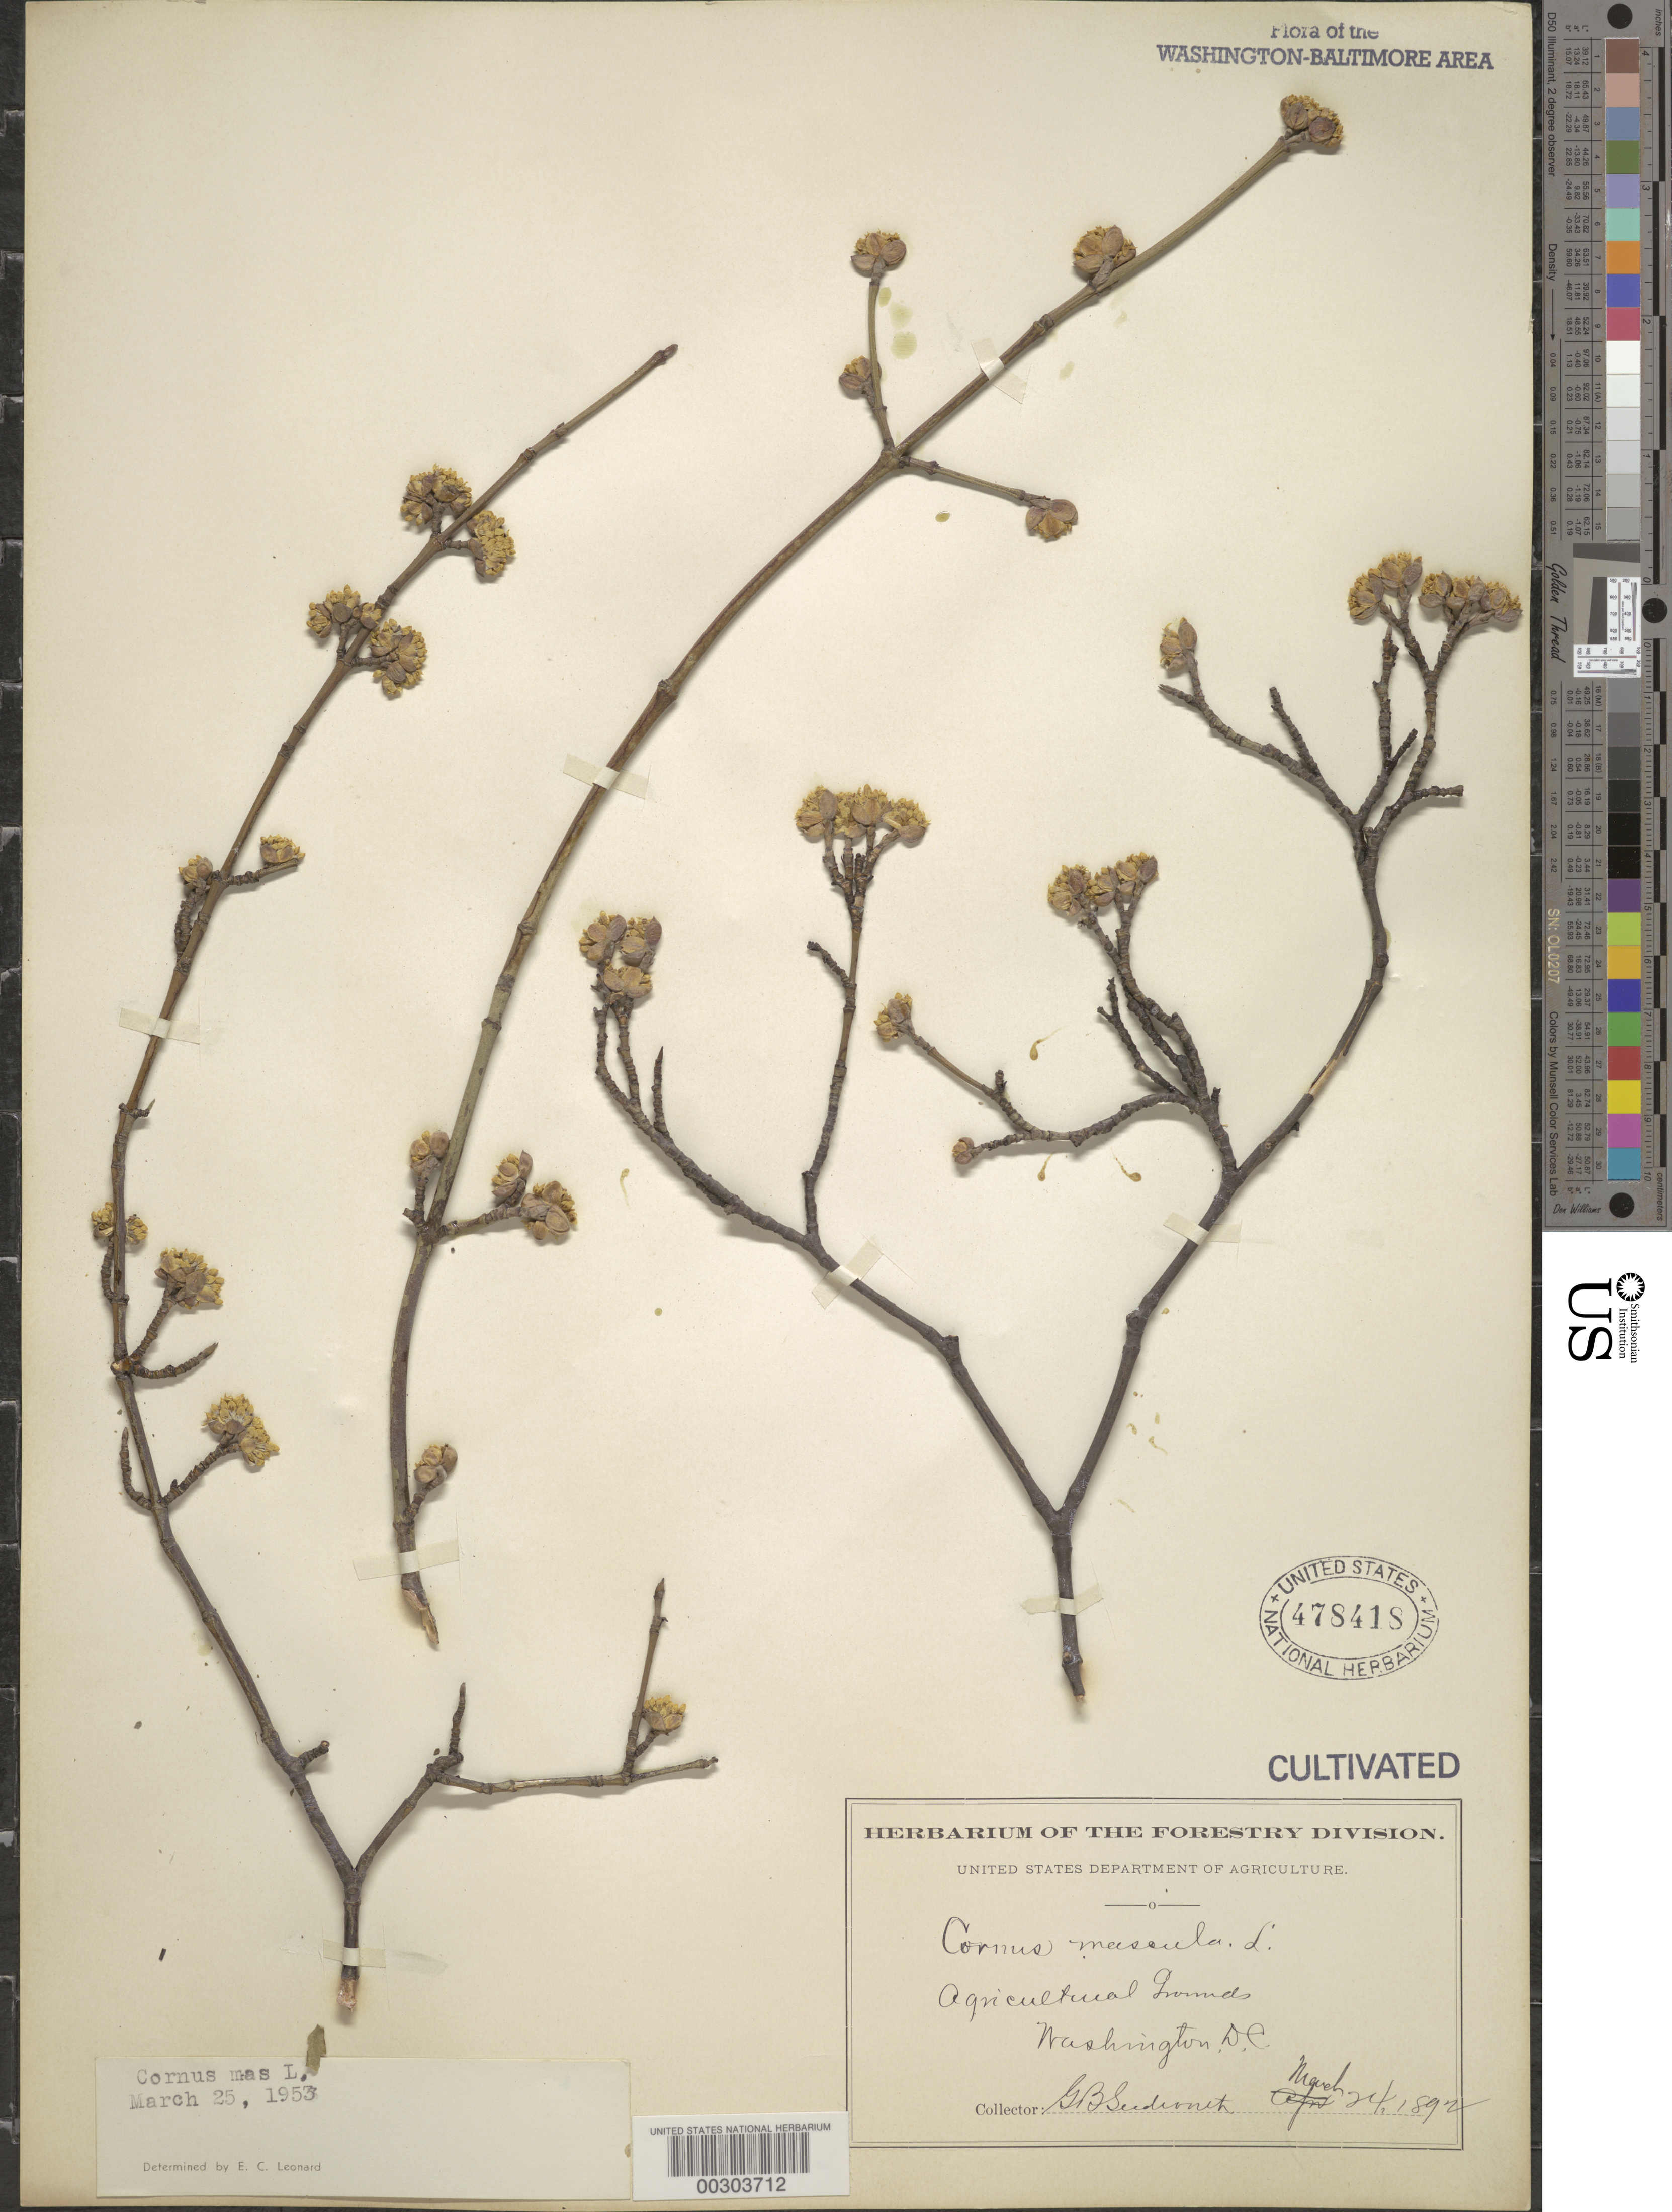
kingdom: Plantae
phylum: Tracheophyta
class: Magnoliopsida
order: Cornales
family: Cornaceae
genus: Cornus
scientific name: Cornus mas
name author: L.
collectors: G. B. Sudworth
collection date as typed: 24 Mar 1892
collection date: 1892-03-24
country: United States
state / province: District of Columbia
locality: Department of Agriculture grounds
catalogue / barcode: US 478418